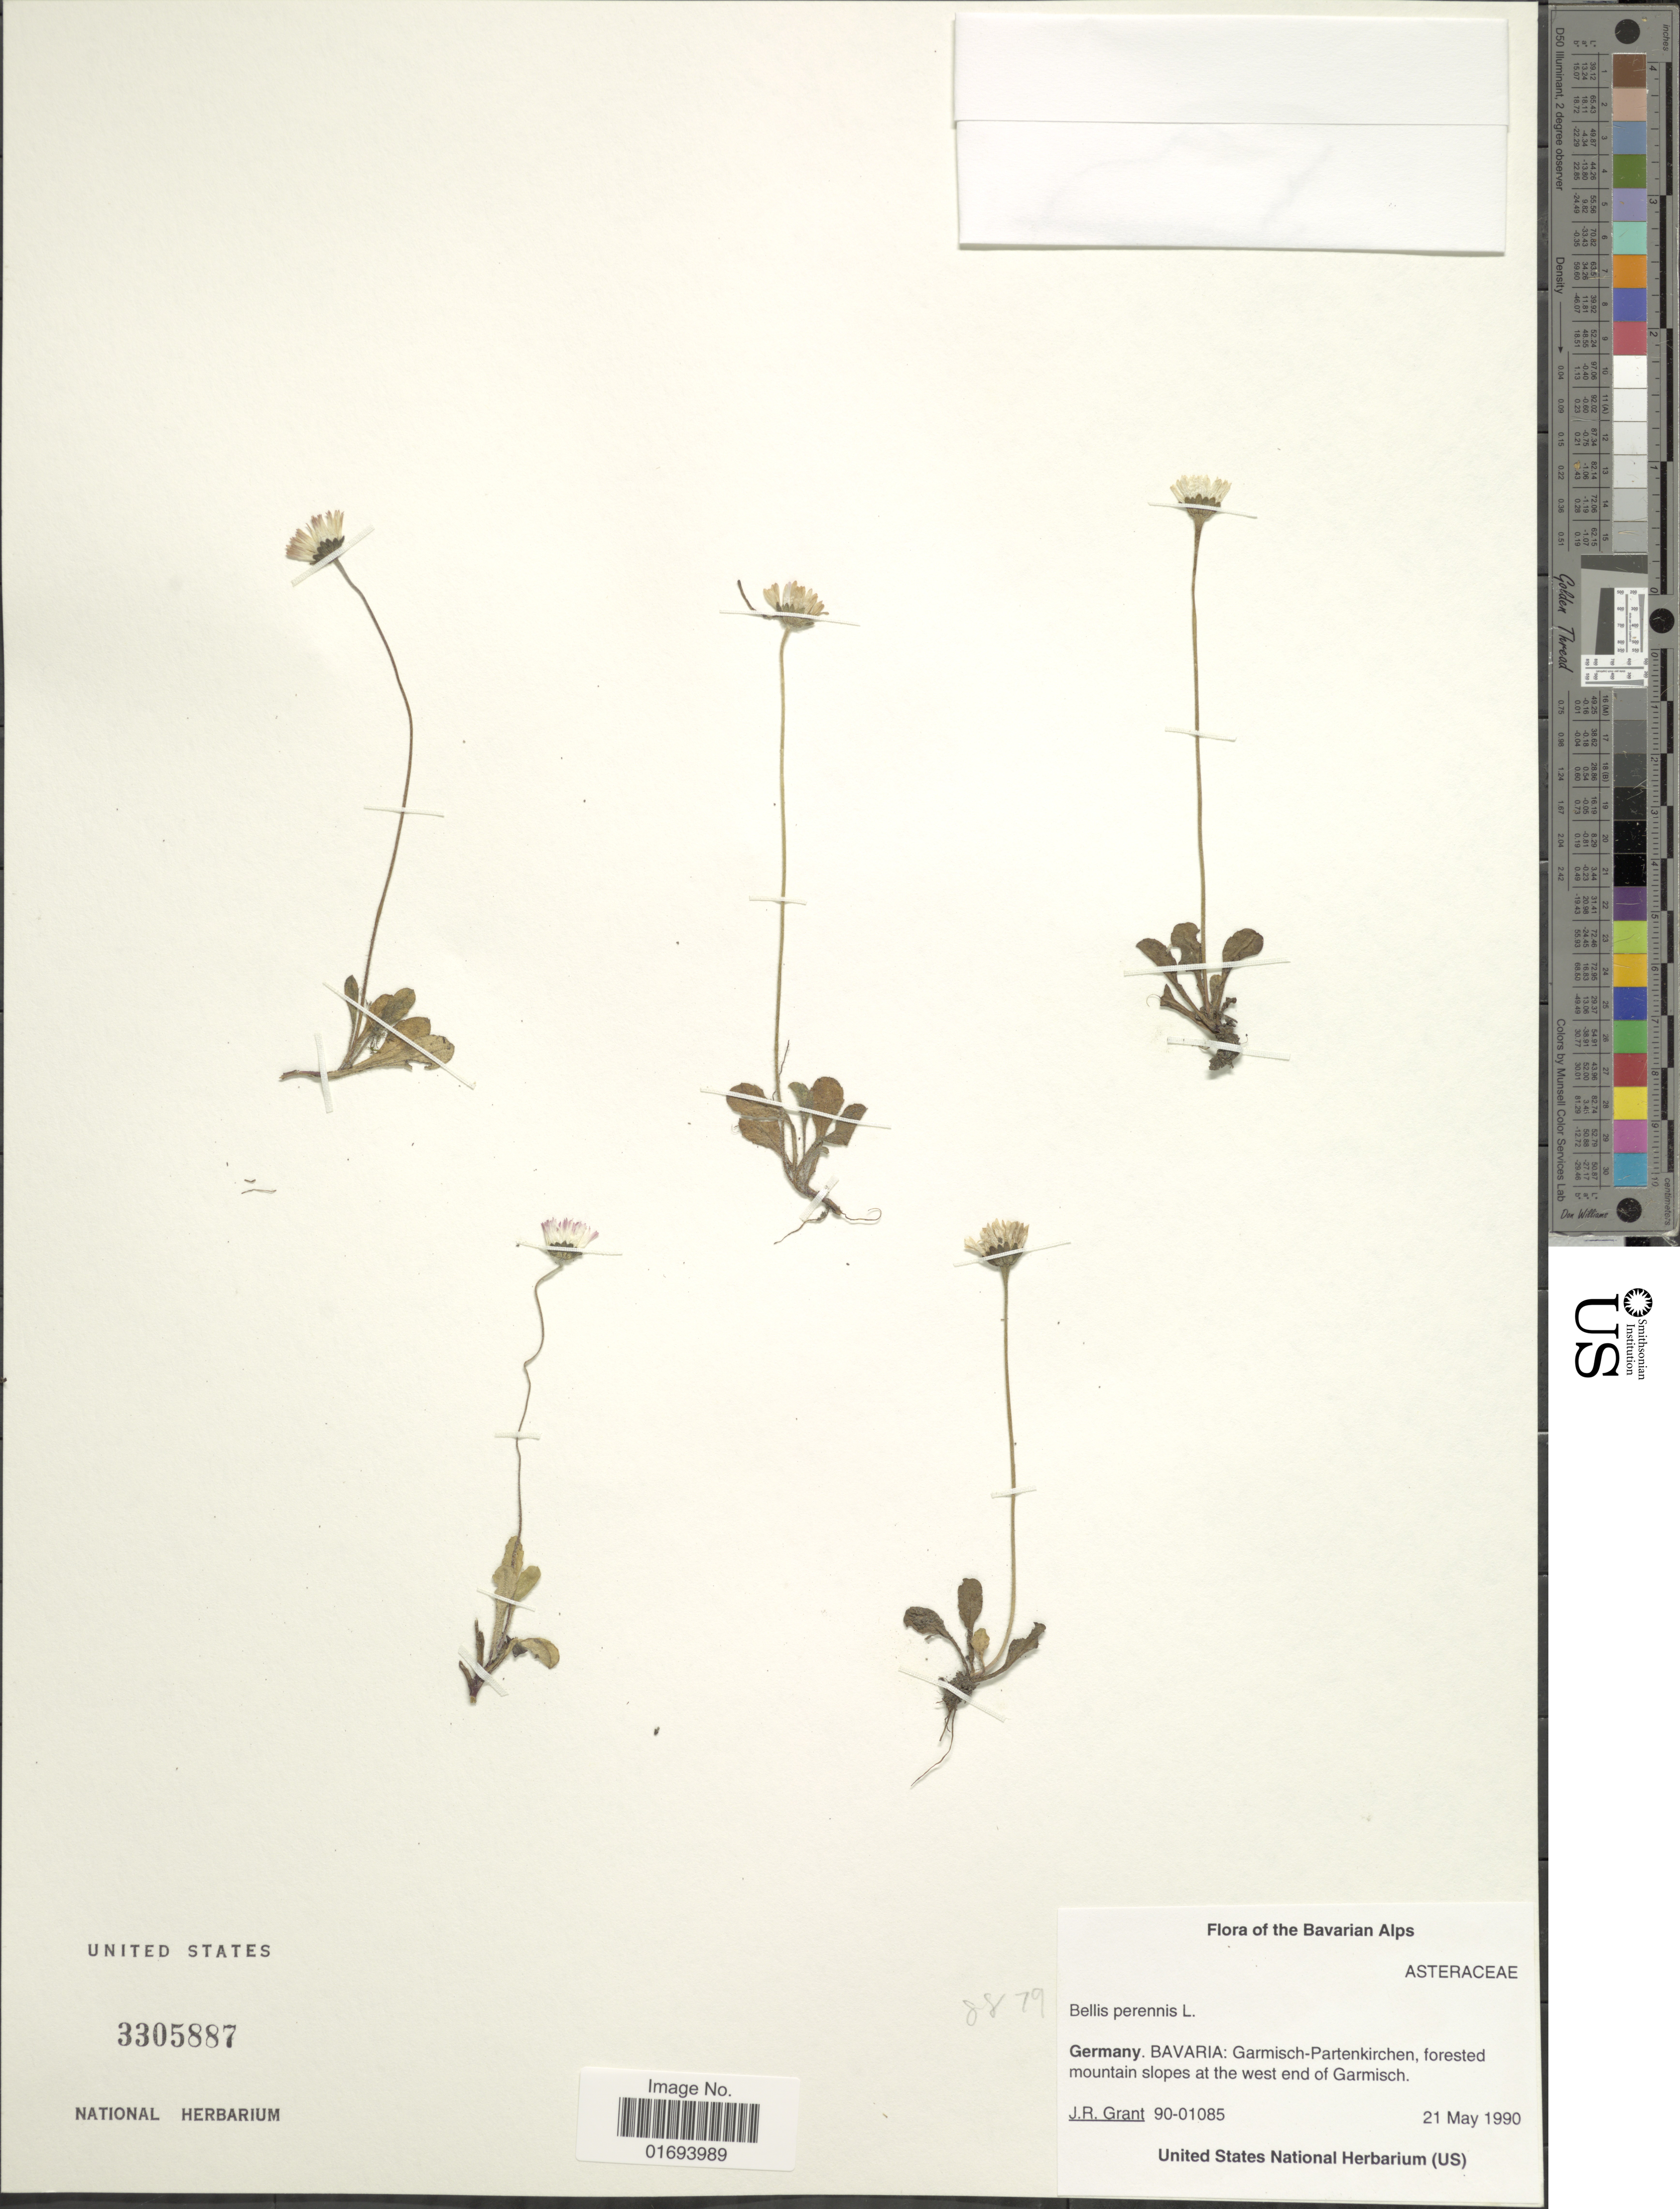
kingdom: Plantae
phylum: Tracheophyta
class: Magnoliopsida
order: Asterales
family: Asteraceae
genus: Bellis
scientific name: Bellis perennis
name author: L.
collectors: J. Grant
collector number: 90-01085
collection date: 1990-05-21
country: Germany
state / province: Bayern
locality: Germany. Bavaria: Garmisch-Partenkirchen, forested mountain slopes at the west end of Garmisch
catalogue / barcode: US 3305887